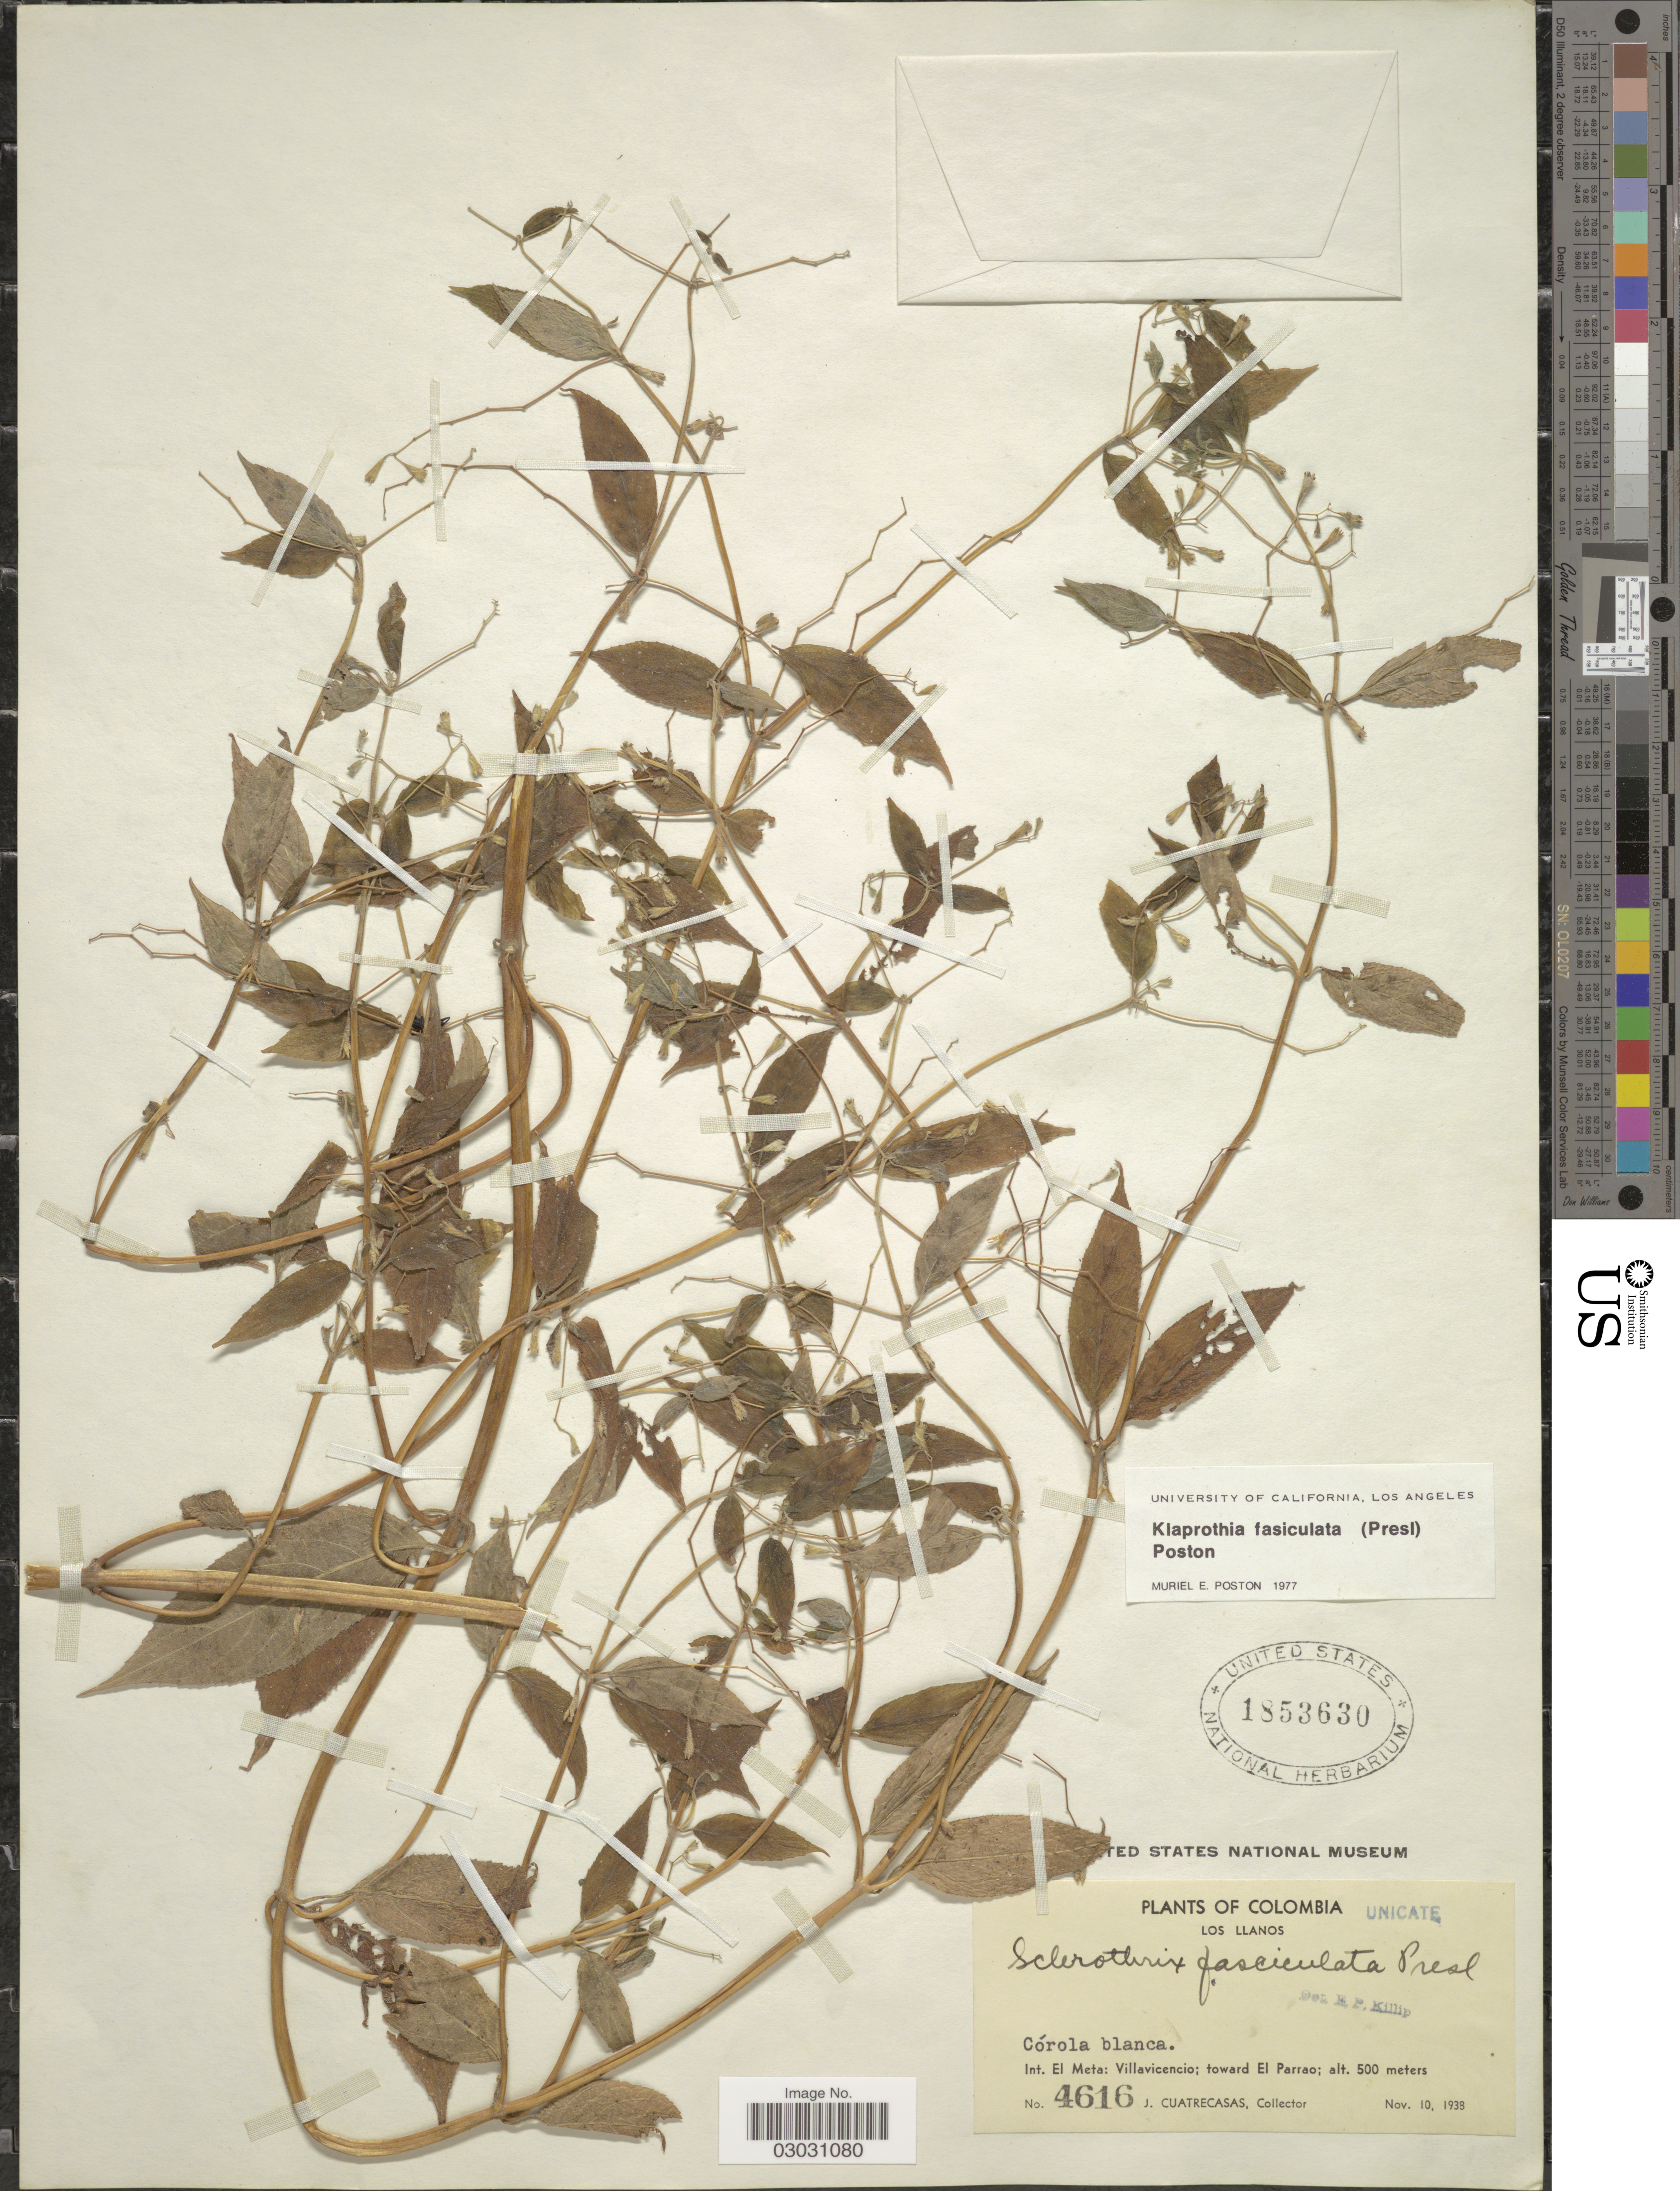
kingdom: Plantae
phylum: Tracheophyta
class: Magnoliopsida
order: Cornales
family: Loasaceae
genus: Klaprothia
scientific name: Klaprothia fasciculata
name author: (C. Presl) Poston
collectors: J. Cuatrecasas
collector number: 4616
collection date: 1938-11-10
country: Colombia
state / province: Meta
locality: Los Llanos, Int. El Meta: Villavicencio; toward El Parrao.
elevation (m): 500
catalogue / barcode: US 1853630